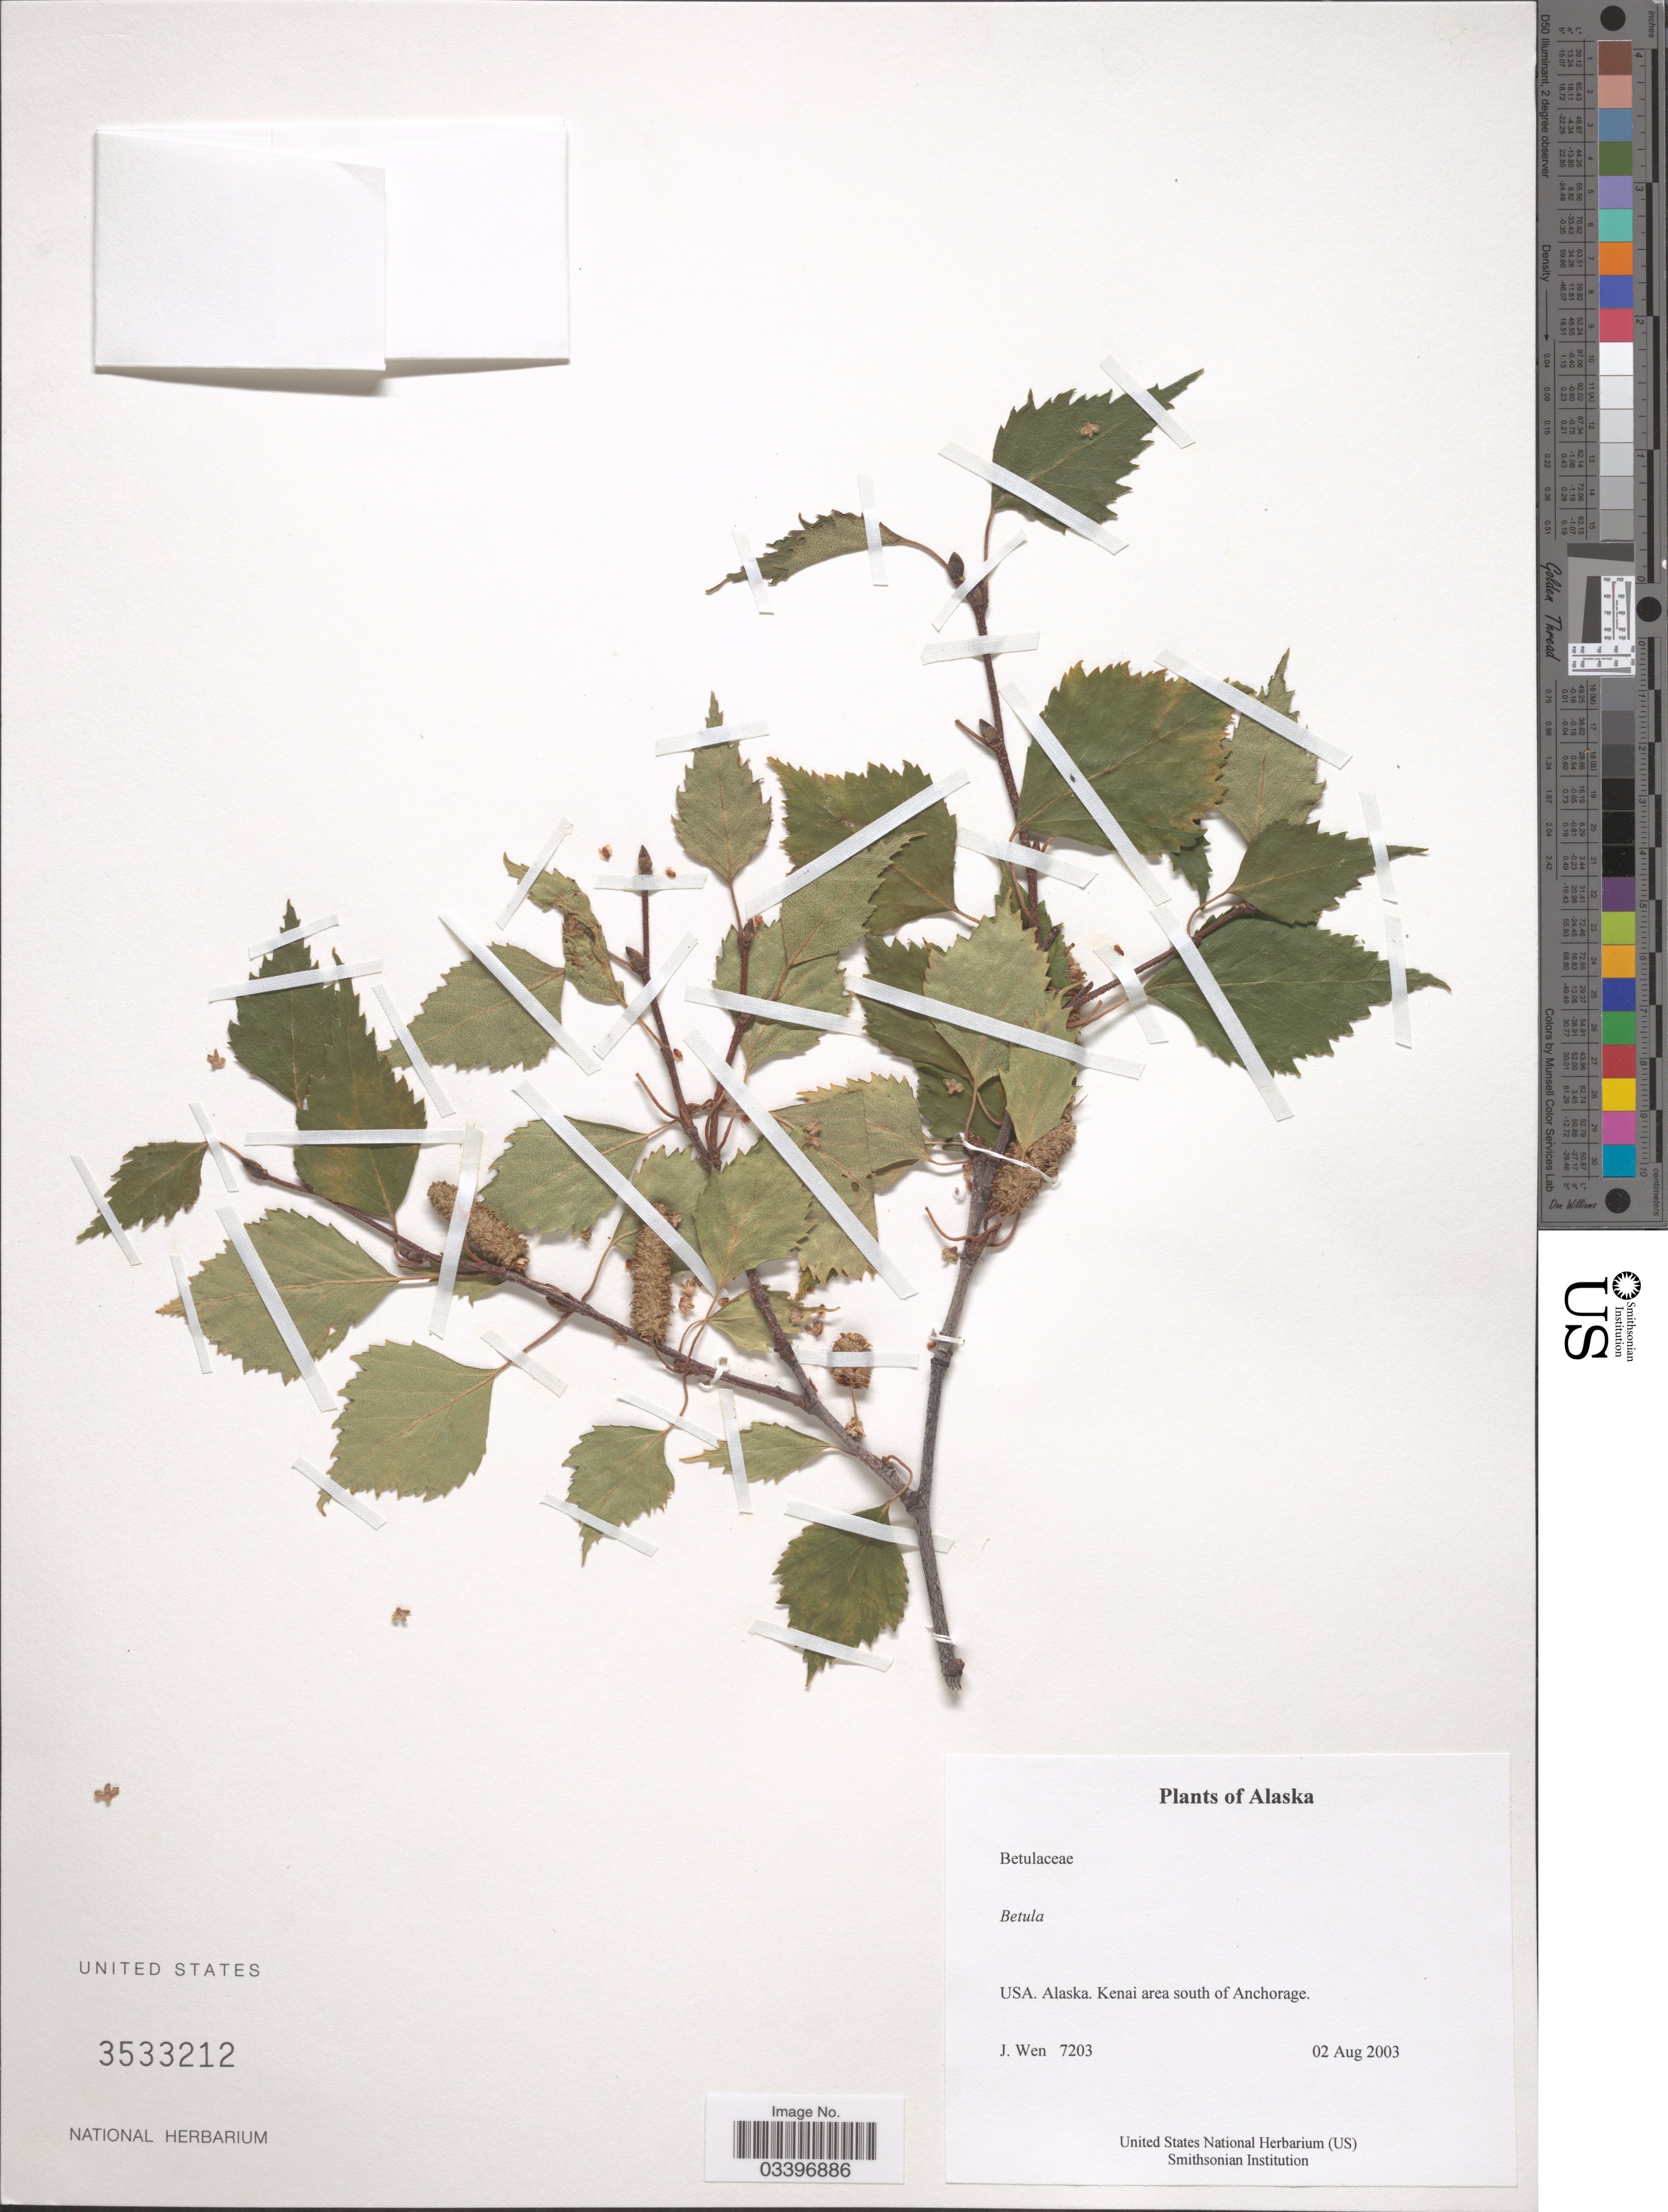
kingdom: Plantae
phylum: Tracheophyta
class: Magnoliopsida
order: Fagales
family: Betulaceae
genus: Betula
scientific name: Betula sp.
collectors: J. Wen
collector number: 7203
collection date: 2003-08-02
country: United States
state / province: Alaska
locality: USA. Kenai area south of Anchorage.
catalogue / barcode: US 3533212